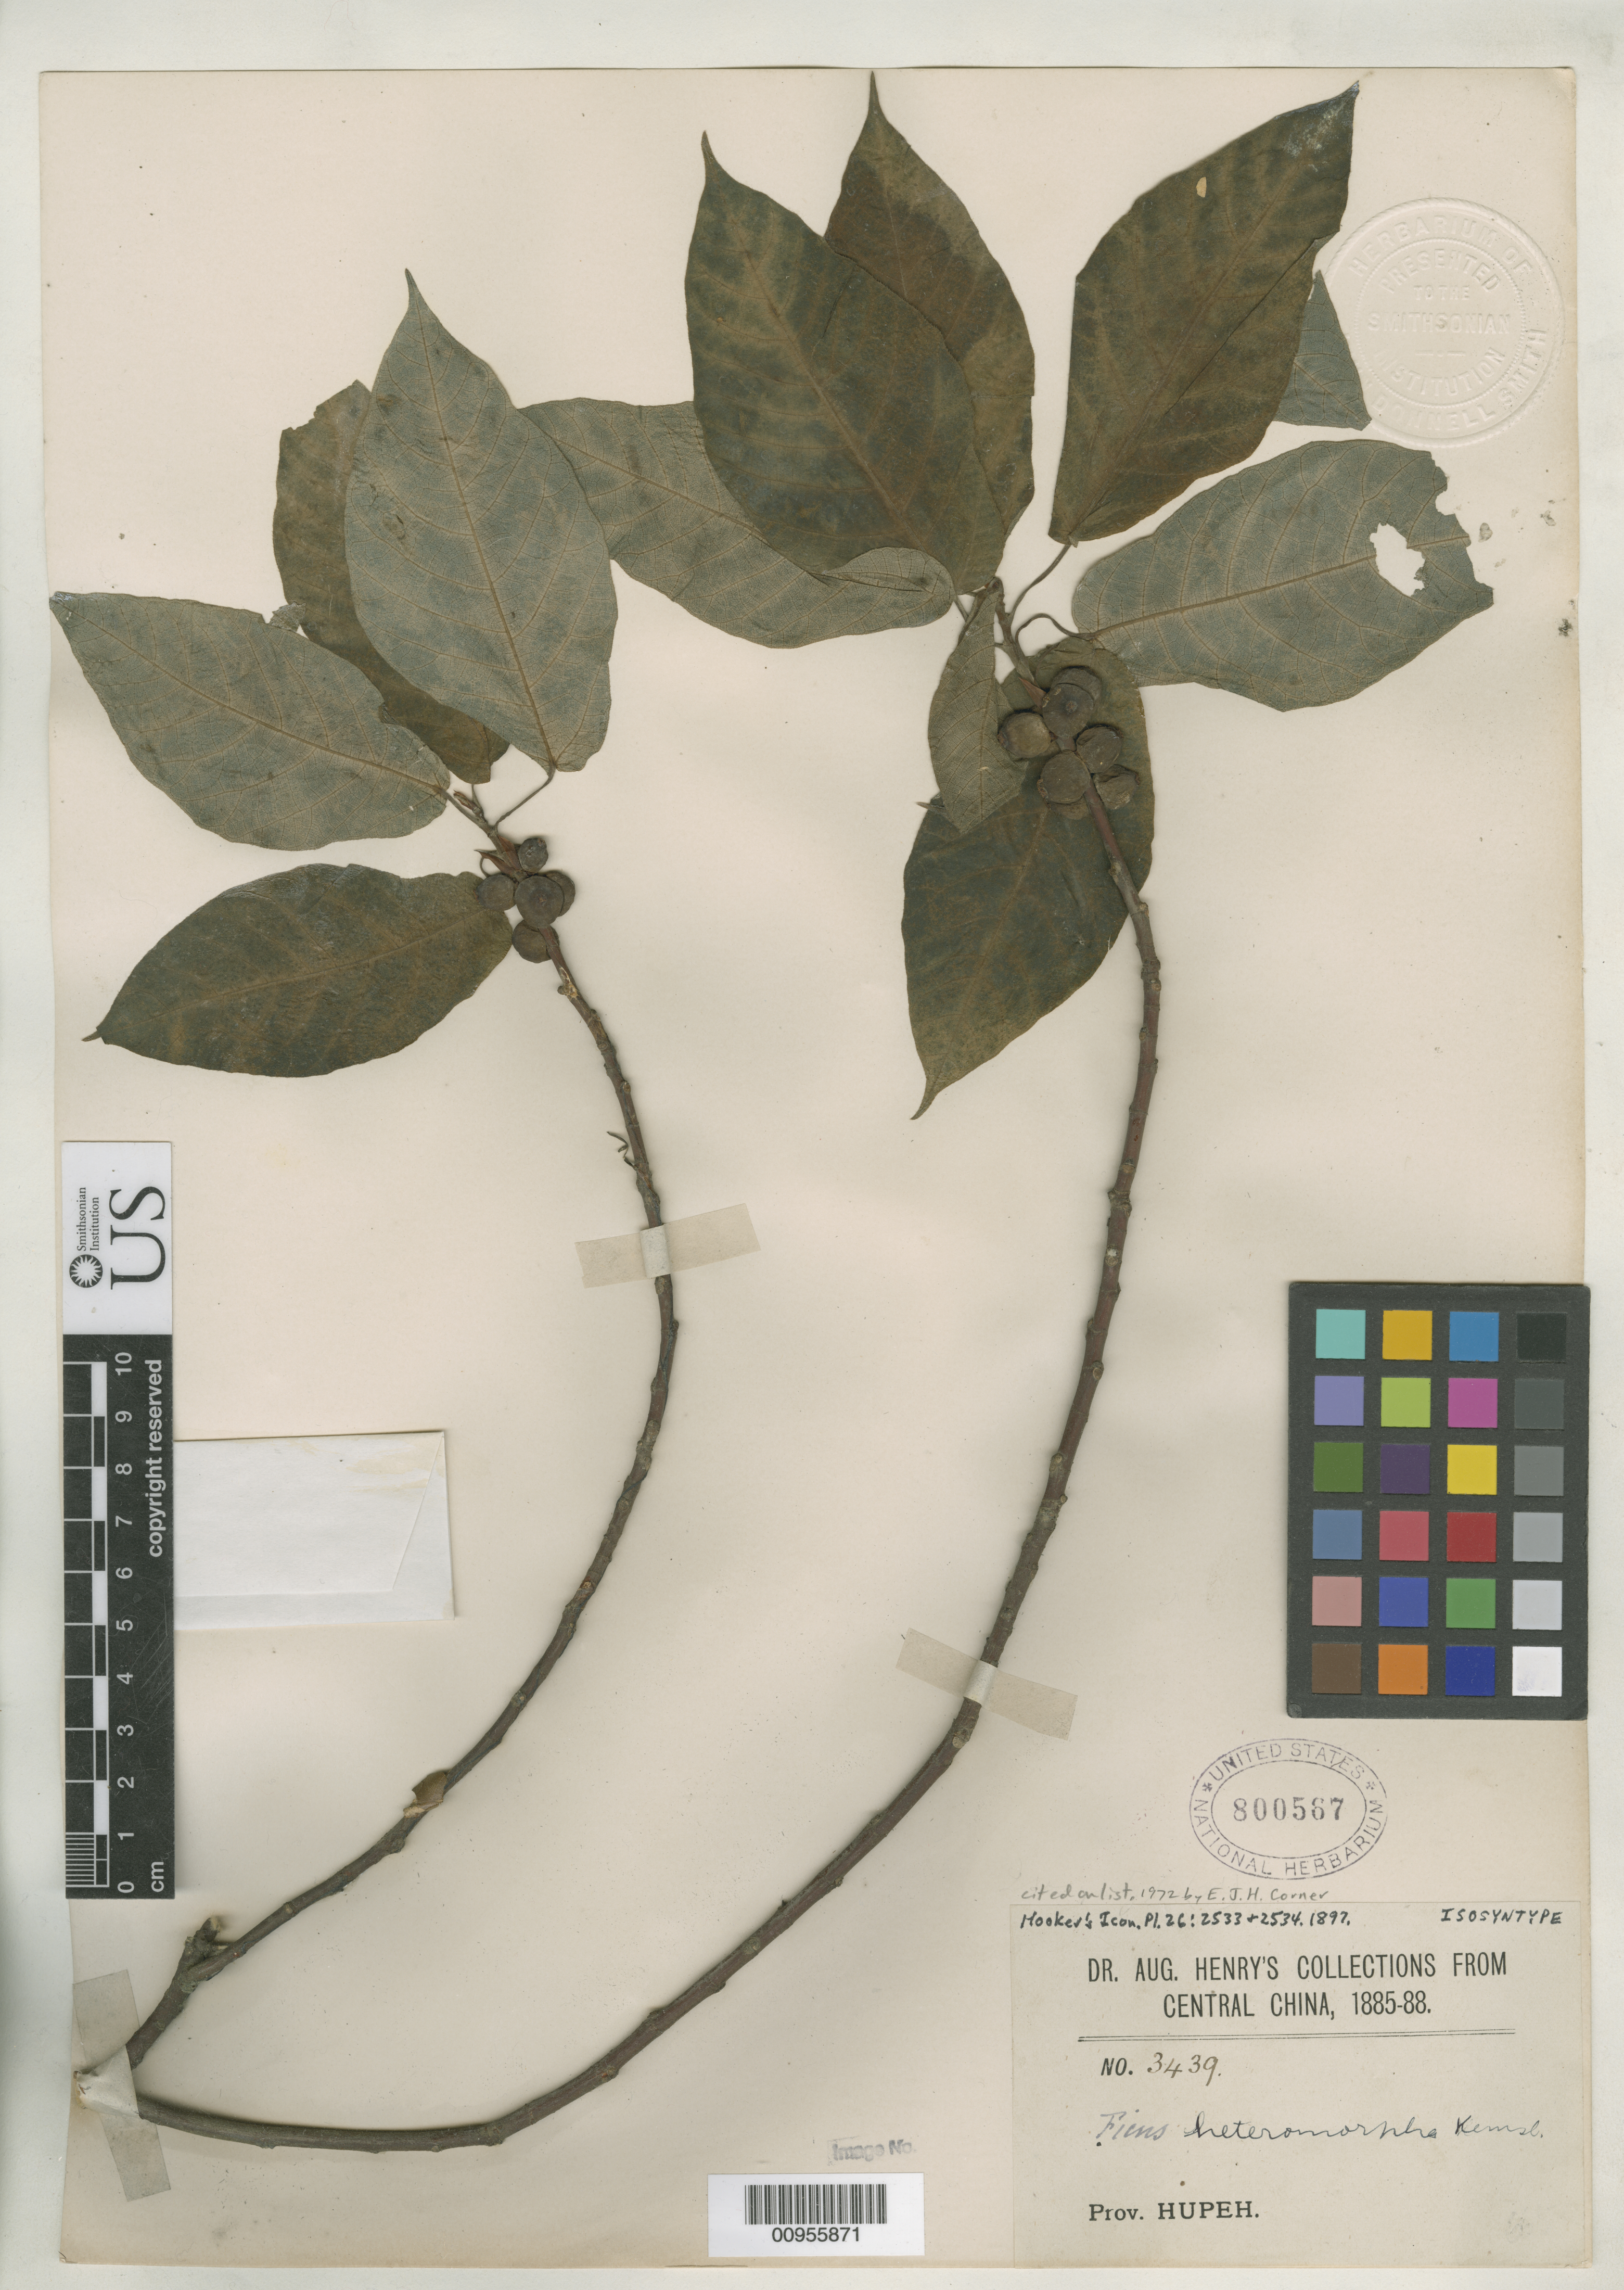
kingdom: Plantae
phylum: Tracheophyta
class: Magnoliopsida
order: Rosales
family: Moraceae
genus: Ficus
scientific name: Ficus heteromorpha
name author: Hemsl.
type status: Isosyntype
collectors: A. Henry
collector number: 3439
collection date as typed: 1885 to -- --- 1888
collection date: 1885/1888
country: China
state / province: Hubei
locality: Prov. Hupeh.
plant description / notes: Specimen ex John Donnell Smith herbarium.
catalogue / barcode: US 800567